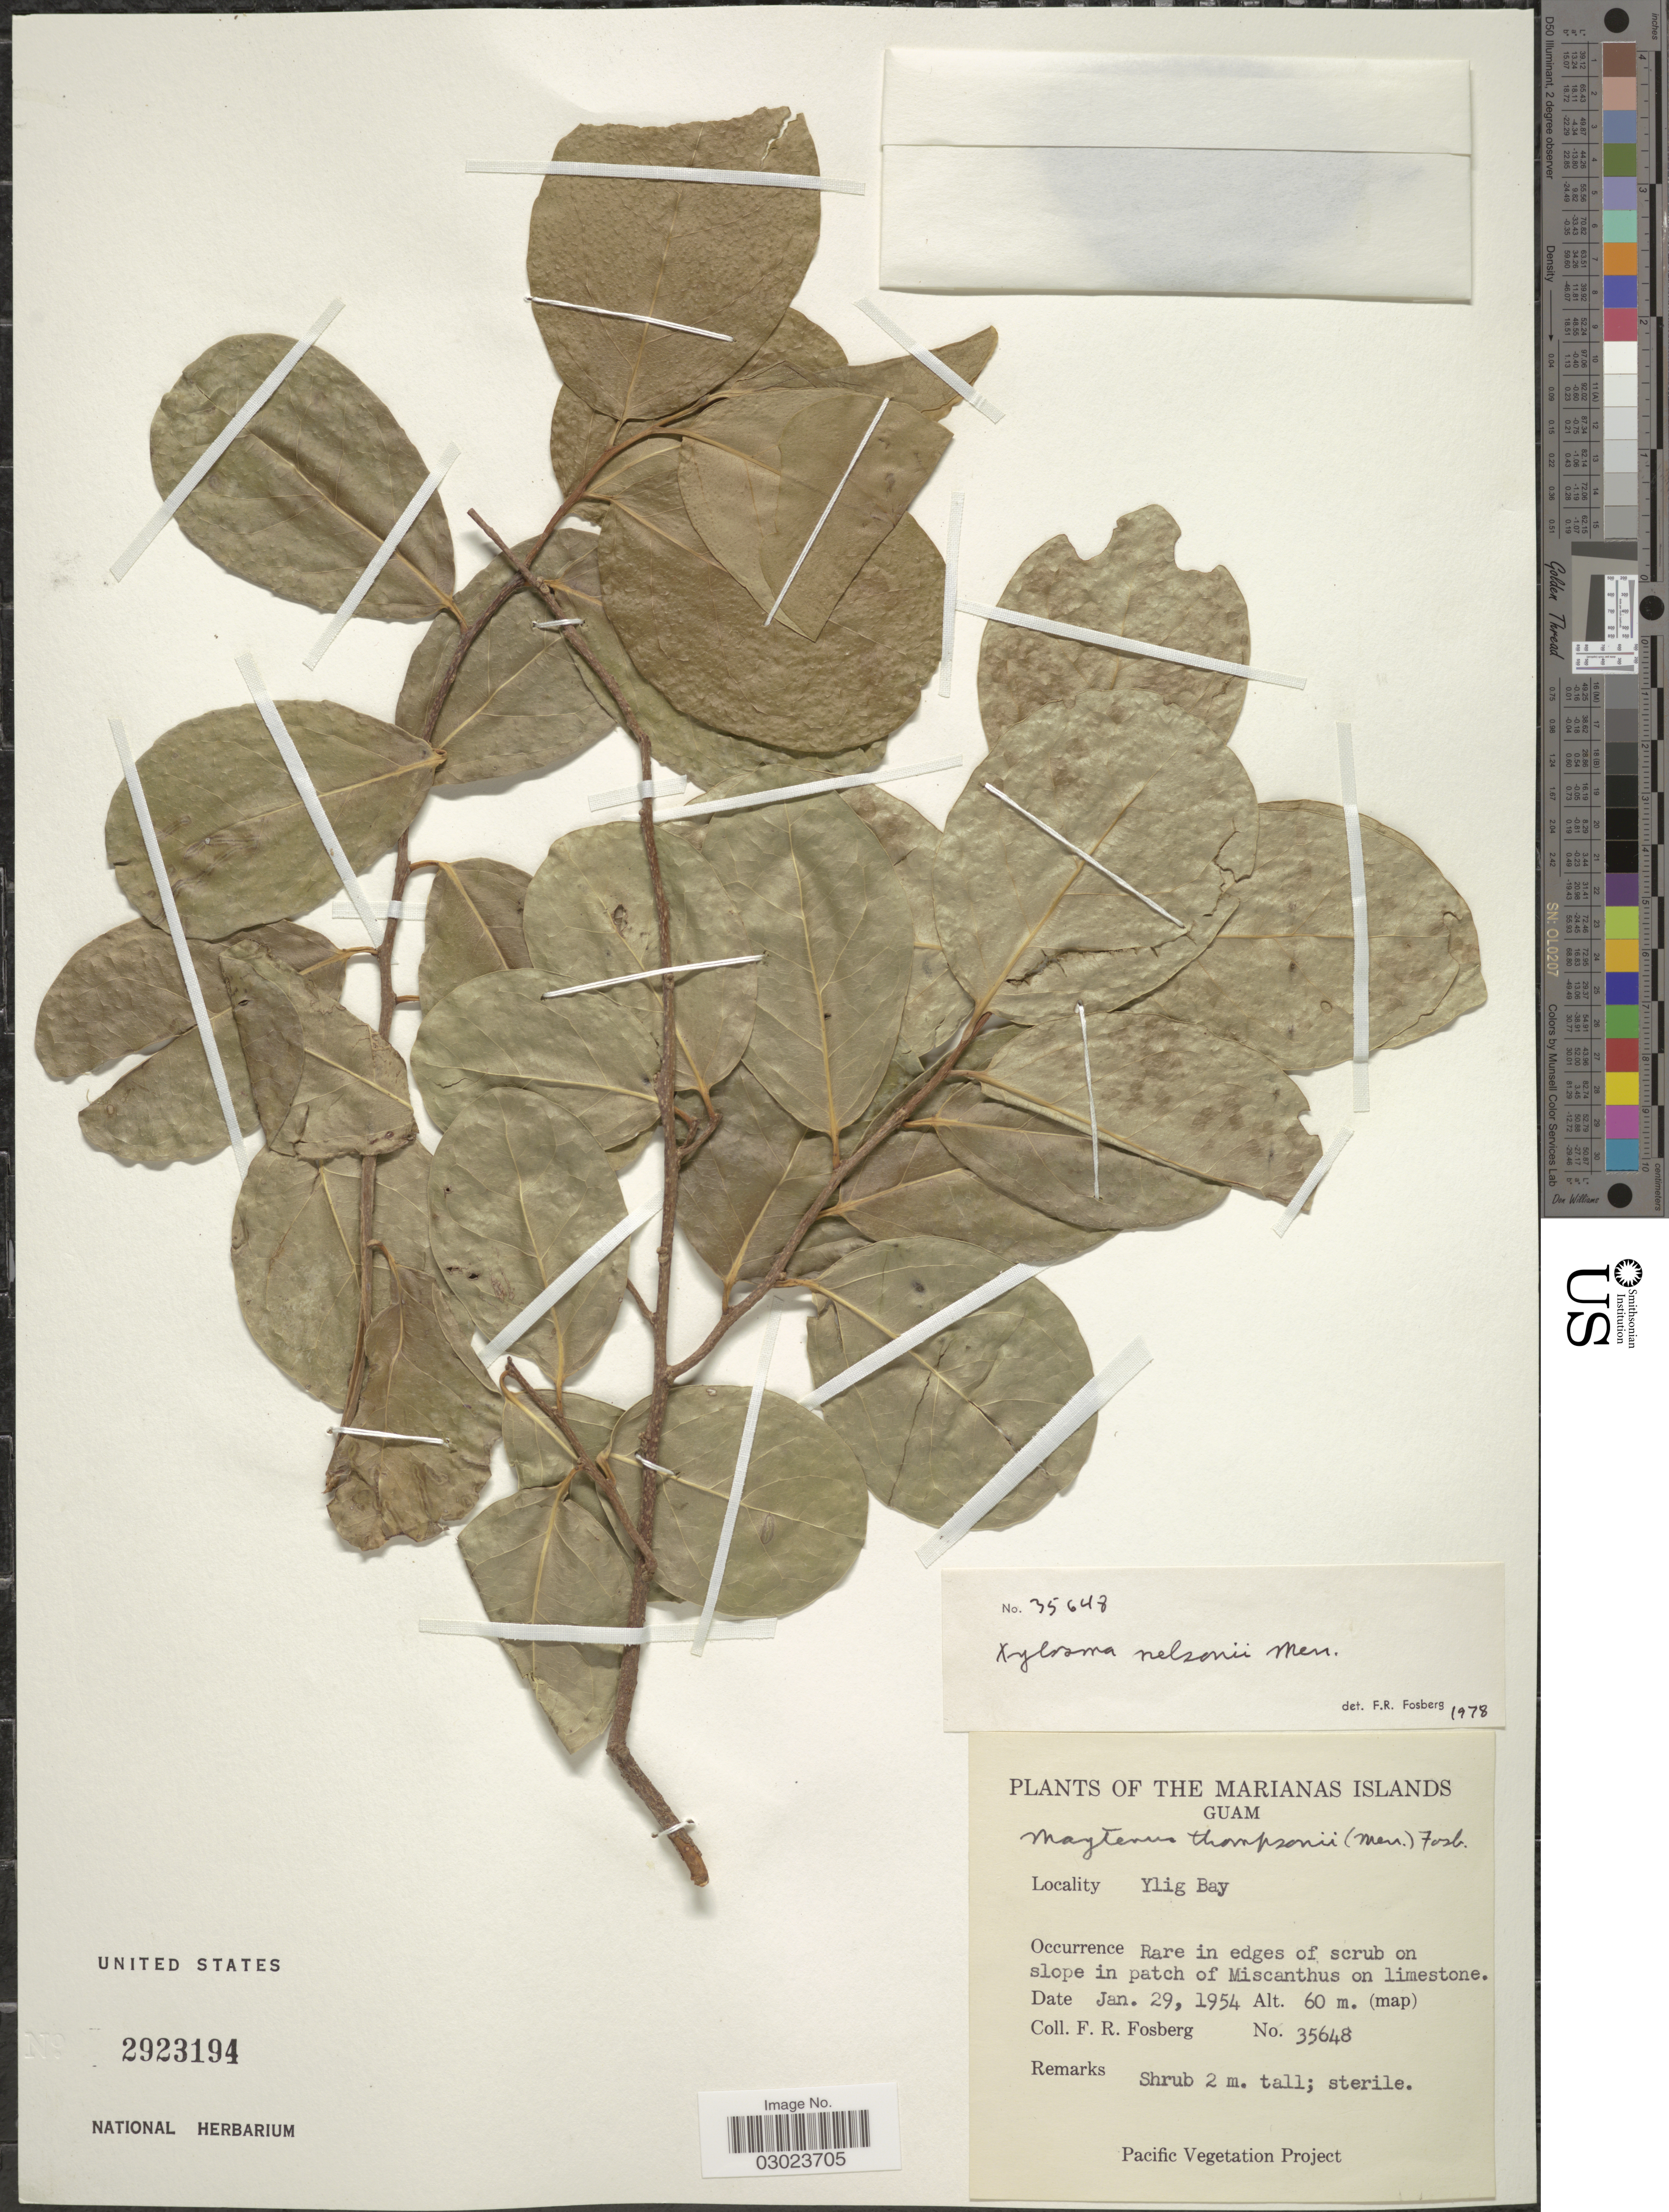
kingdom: Plantae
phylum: Tracheophyta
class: Magnoliopsida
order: Malpighiales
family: Salicaceae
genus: Xylosma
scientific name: Xylosma nelsonii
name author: Merr.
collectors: F. R. Fosberg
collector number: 35648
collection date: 1954-01-29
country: Guam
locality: The Marianas Islands. Ylig Bay. Rare in edges of scrub on slope in patch of Miscanthus on limestone.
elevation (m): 60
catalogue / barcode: US 2923194